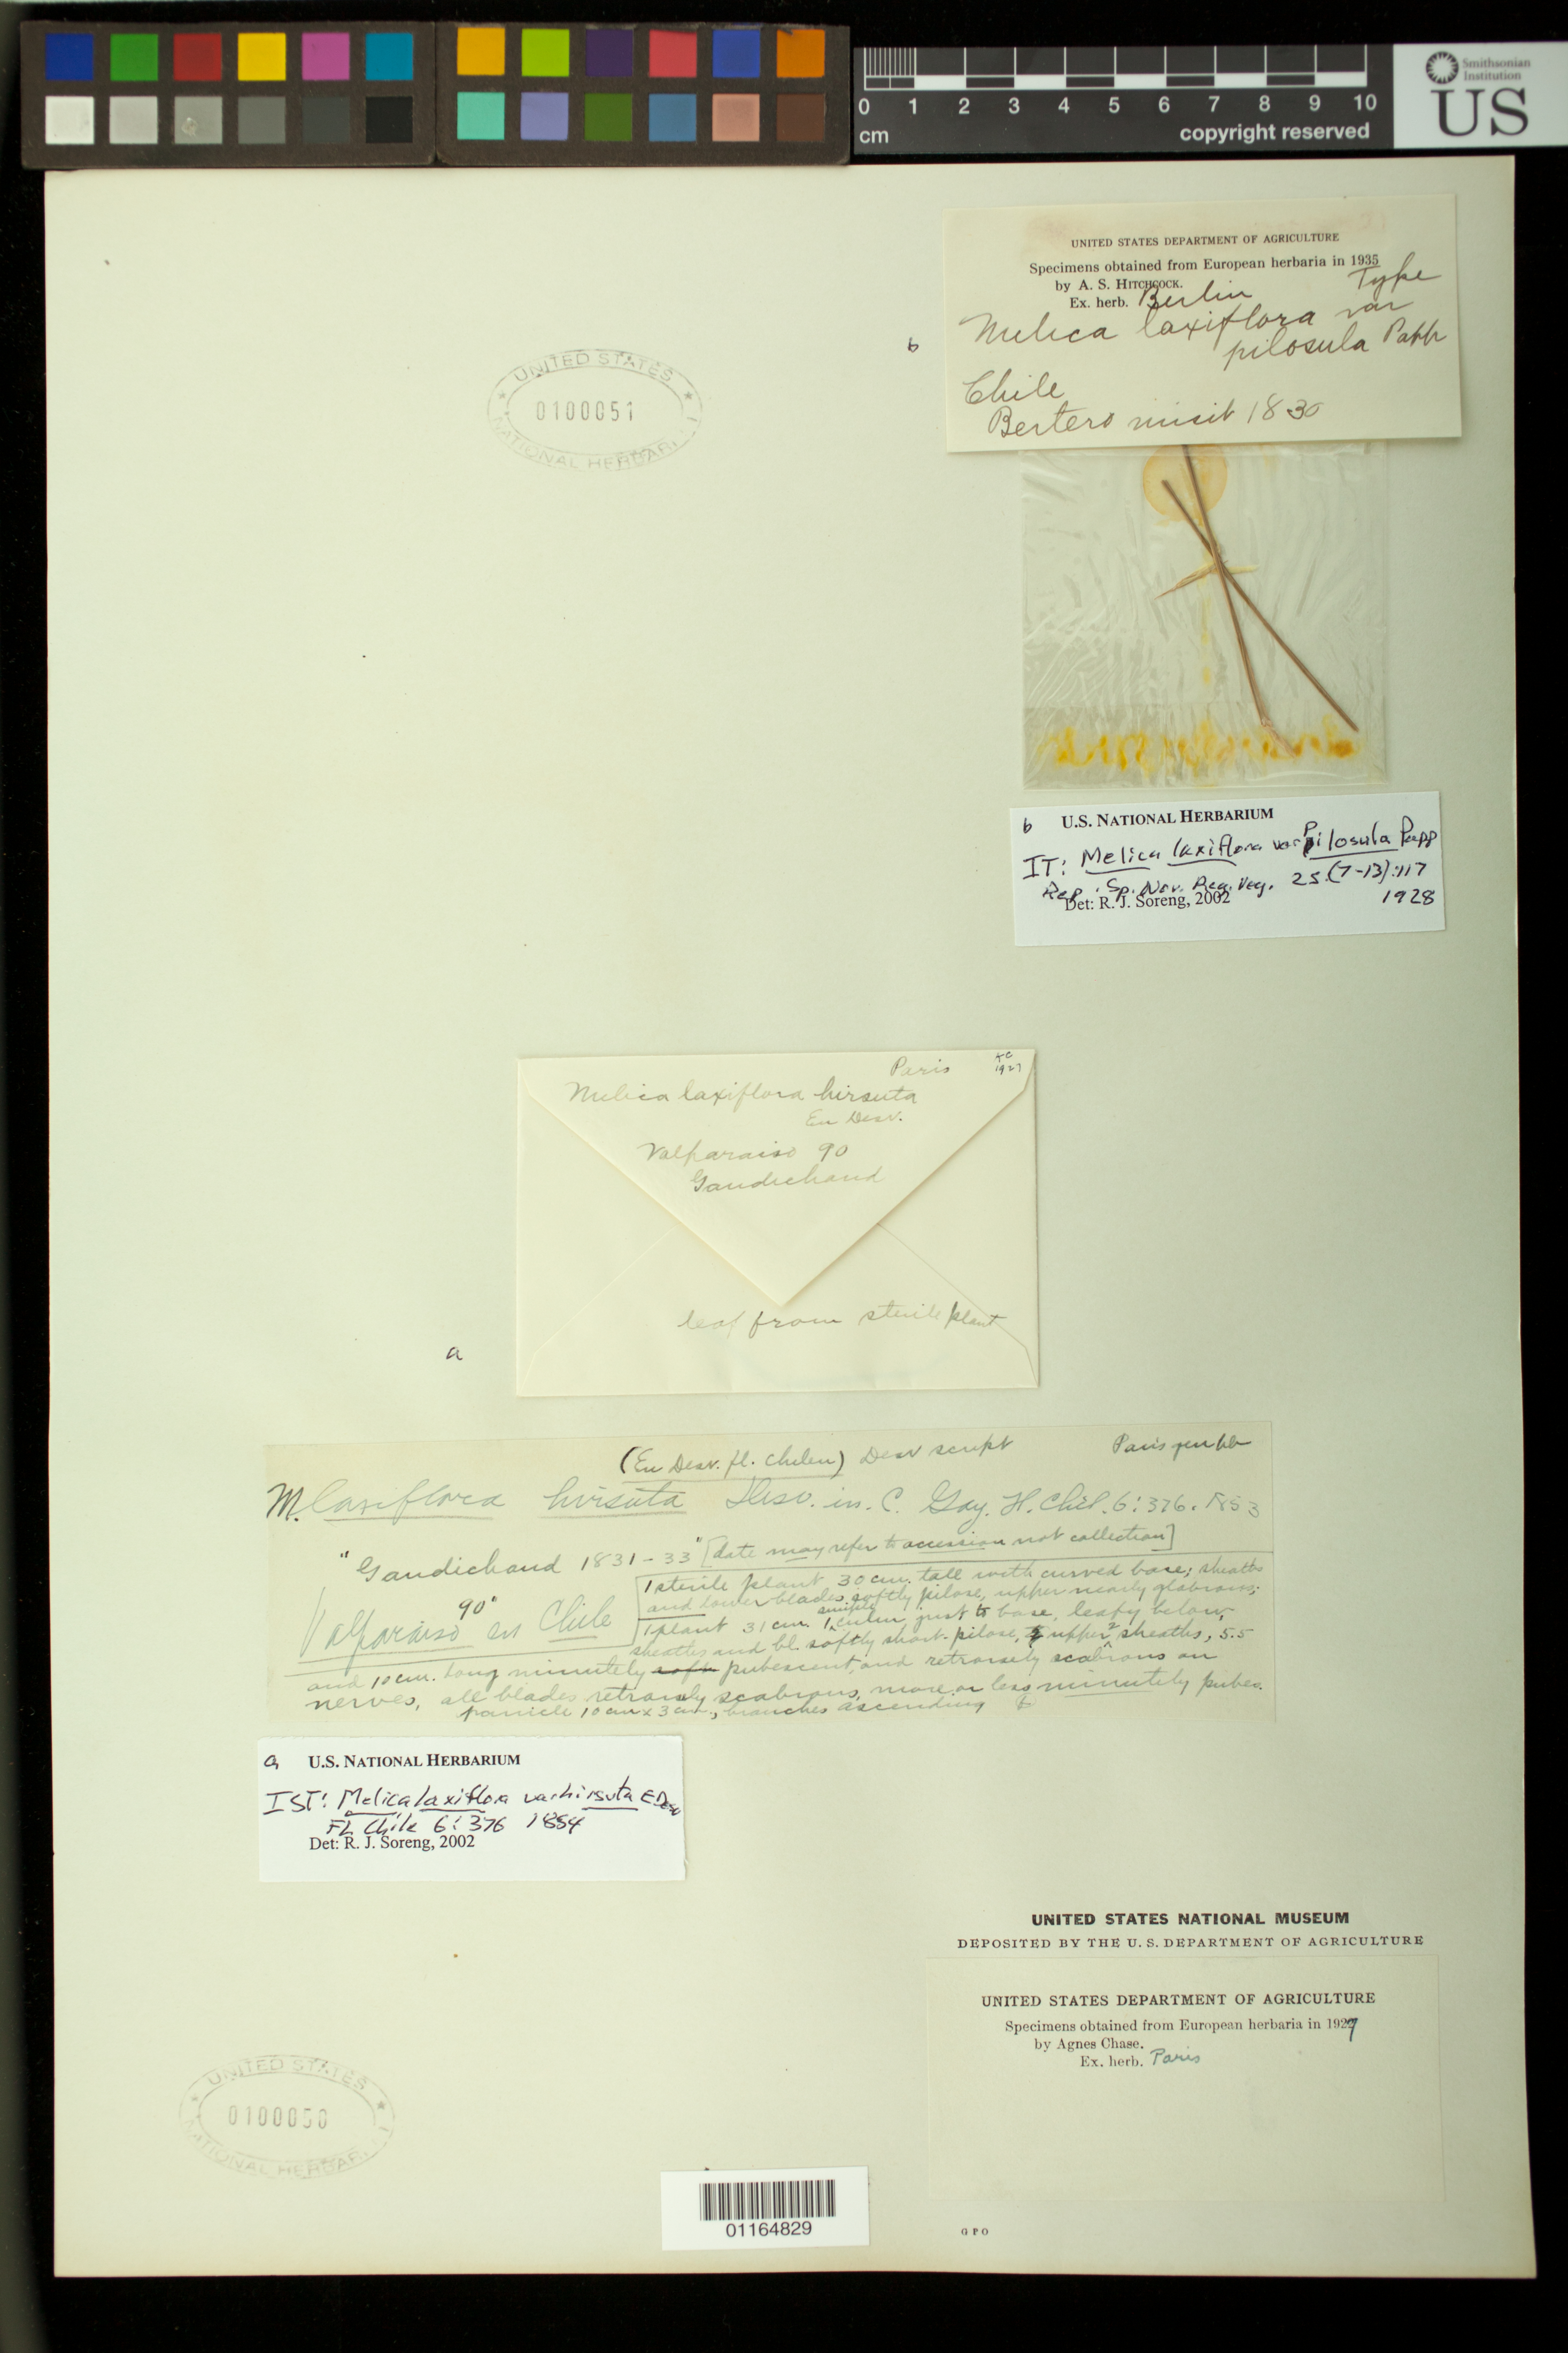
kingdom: Plantae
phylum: Tracheophyta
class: Liliopsida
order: Poales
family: Poaceae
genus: Melica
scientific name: Melica laxiflora var. pilosula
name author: Papp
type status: Type Collection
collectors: C. L. G. Bertero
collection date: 1830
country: Chile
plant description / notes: Fragmentary material of type specimen ex herb. Berlin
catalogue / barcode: US 100051-2